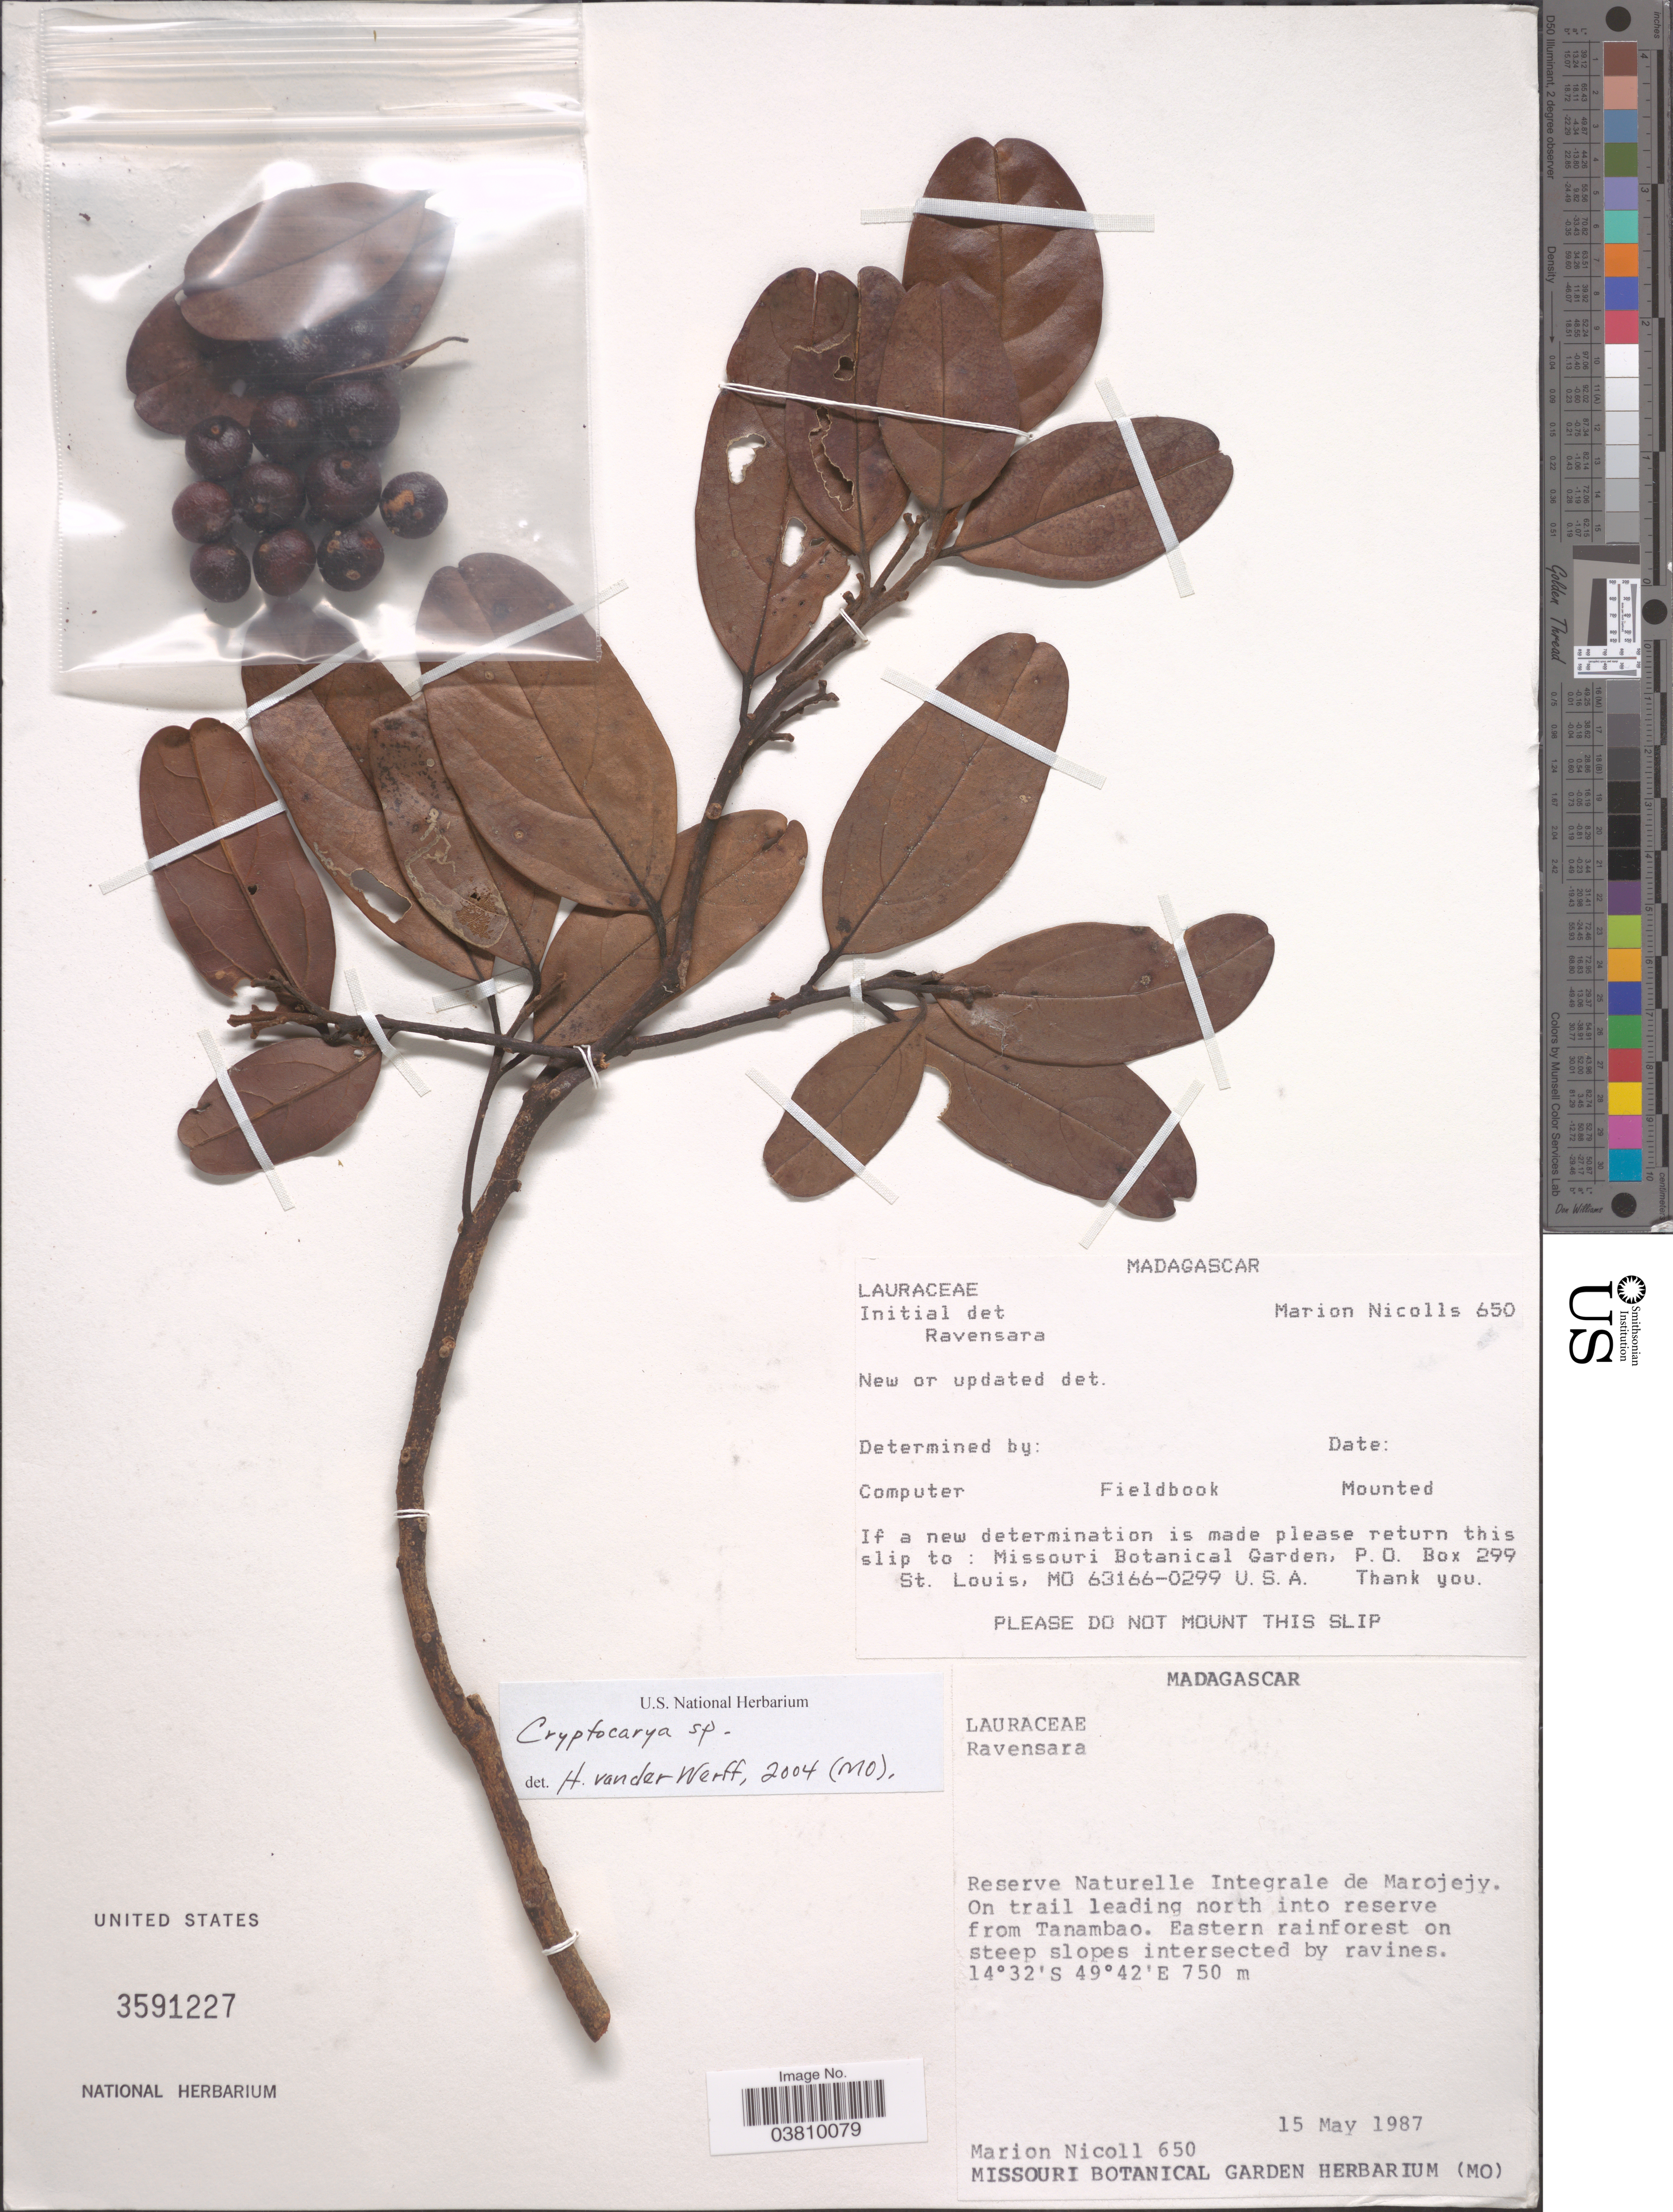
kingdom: Plantae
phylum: Tracheophyta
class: Magnoliopsida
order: Laurales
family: Lauraceae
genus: Cryptocarya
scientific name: Cryptocarya sp.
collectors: M. F. Nicoll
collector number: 650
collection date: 1987-05-15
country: Madagascar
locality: Reserve Naturelle Integrale de Marojejy. On trail leading north into reserve from Tanambao.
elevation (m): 750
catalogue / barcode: US 3591227